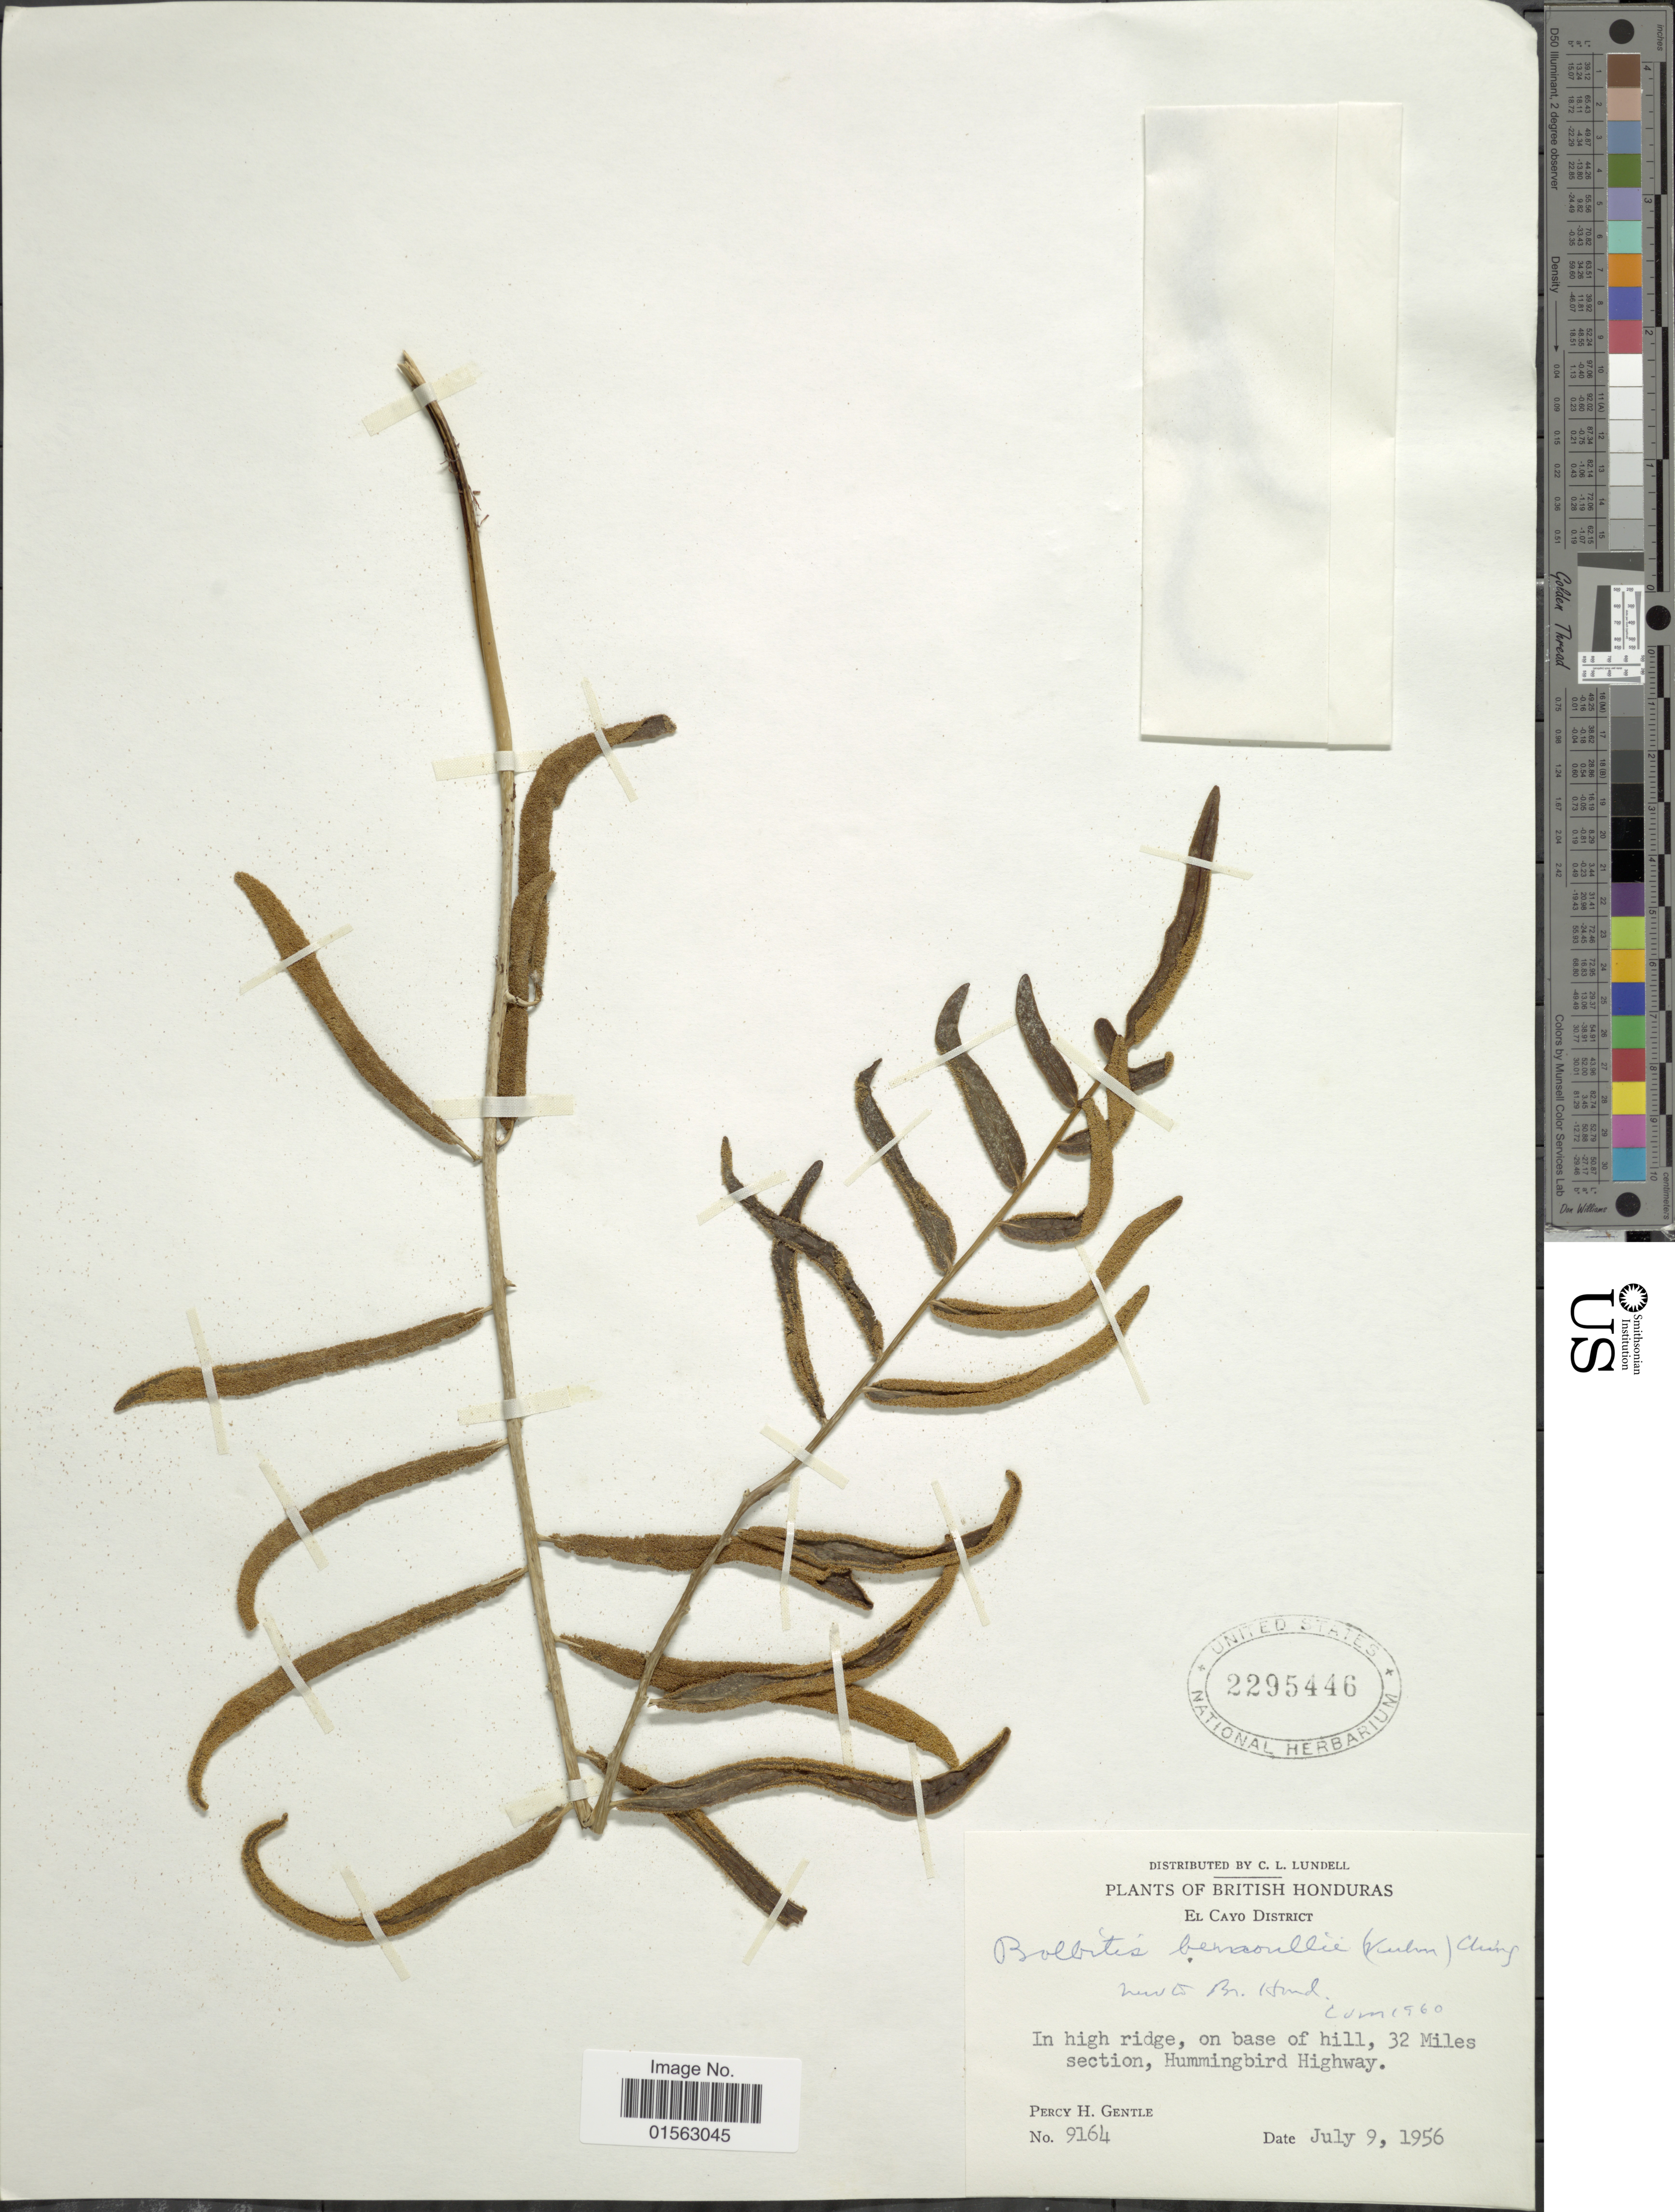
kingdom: Plantae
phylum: Tracheophyta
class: Polypodiopsida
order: Polypodiales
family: Dryopteridaceae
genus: Mickelia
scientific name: Mickelia bernoullii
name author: (Kuhn ex Christ) R.C. Moran et al.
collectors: P. H. Gentle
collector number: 9164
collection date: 1956-07-09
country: Belize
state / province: Cayo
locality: Birtish Honduras, El Cayo District, in high ridge, on base of hill, 32 Miles section, Hummingbird Highway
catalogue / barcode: US 2295446